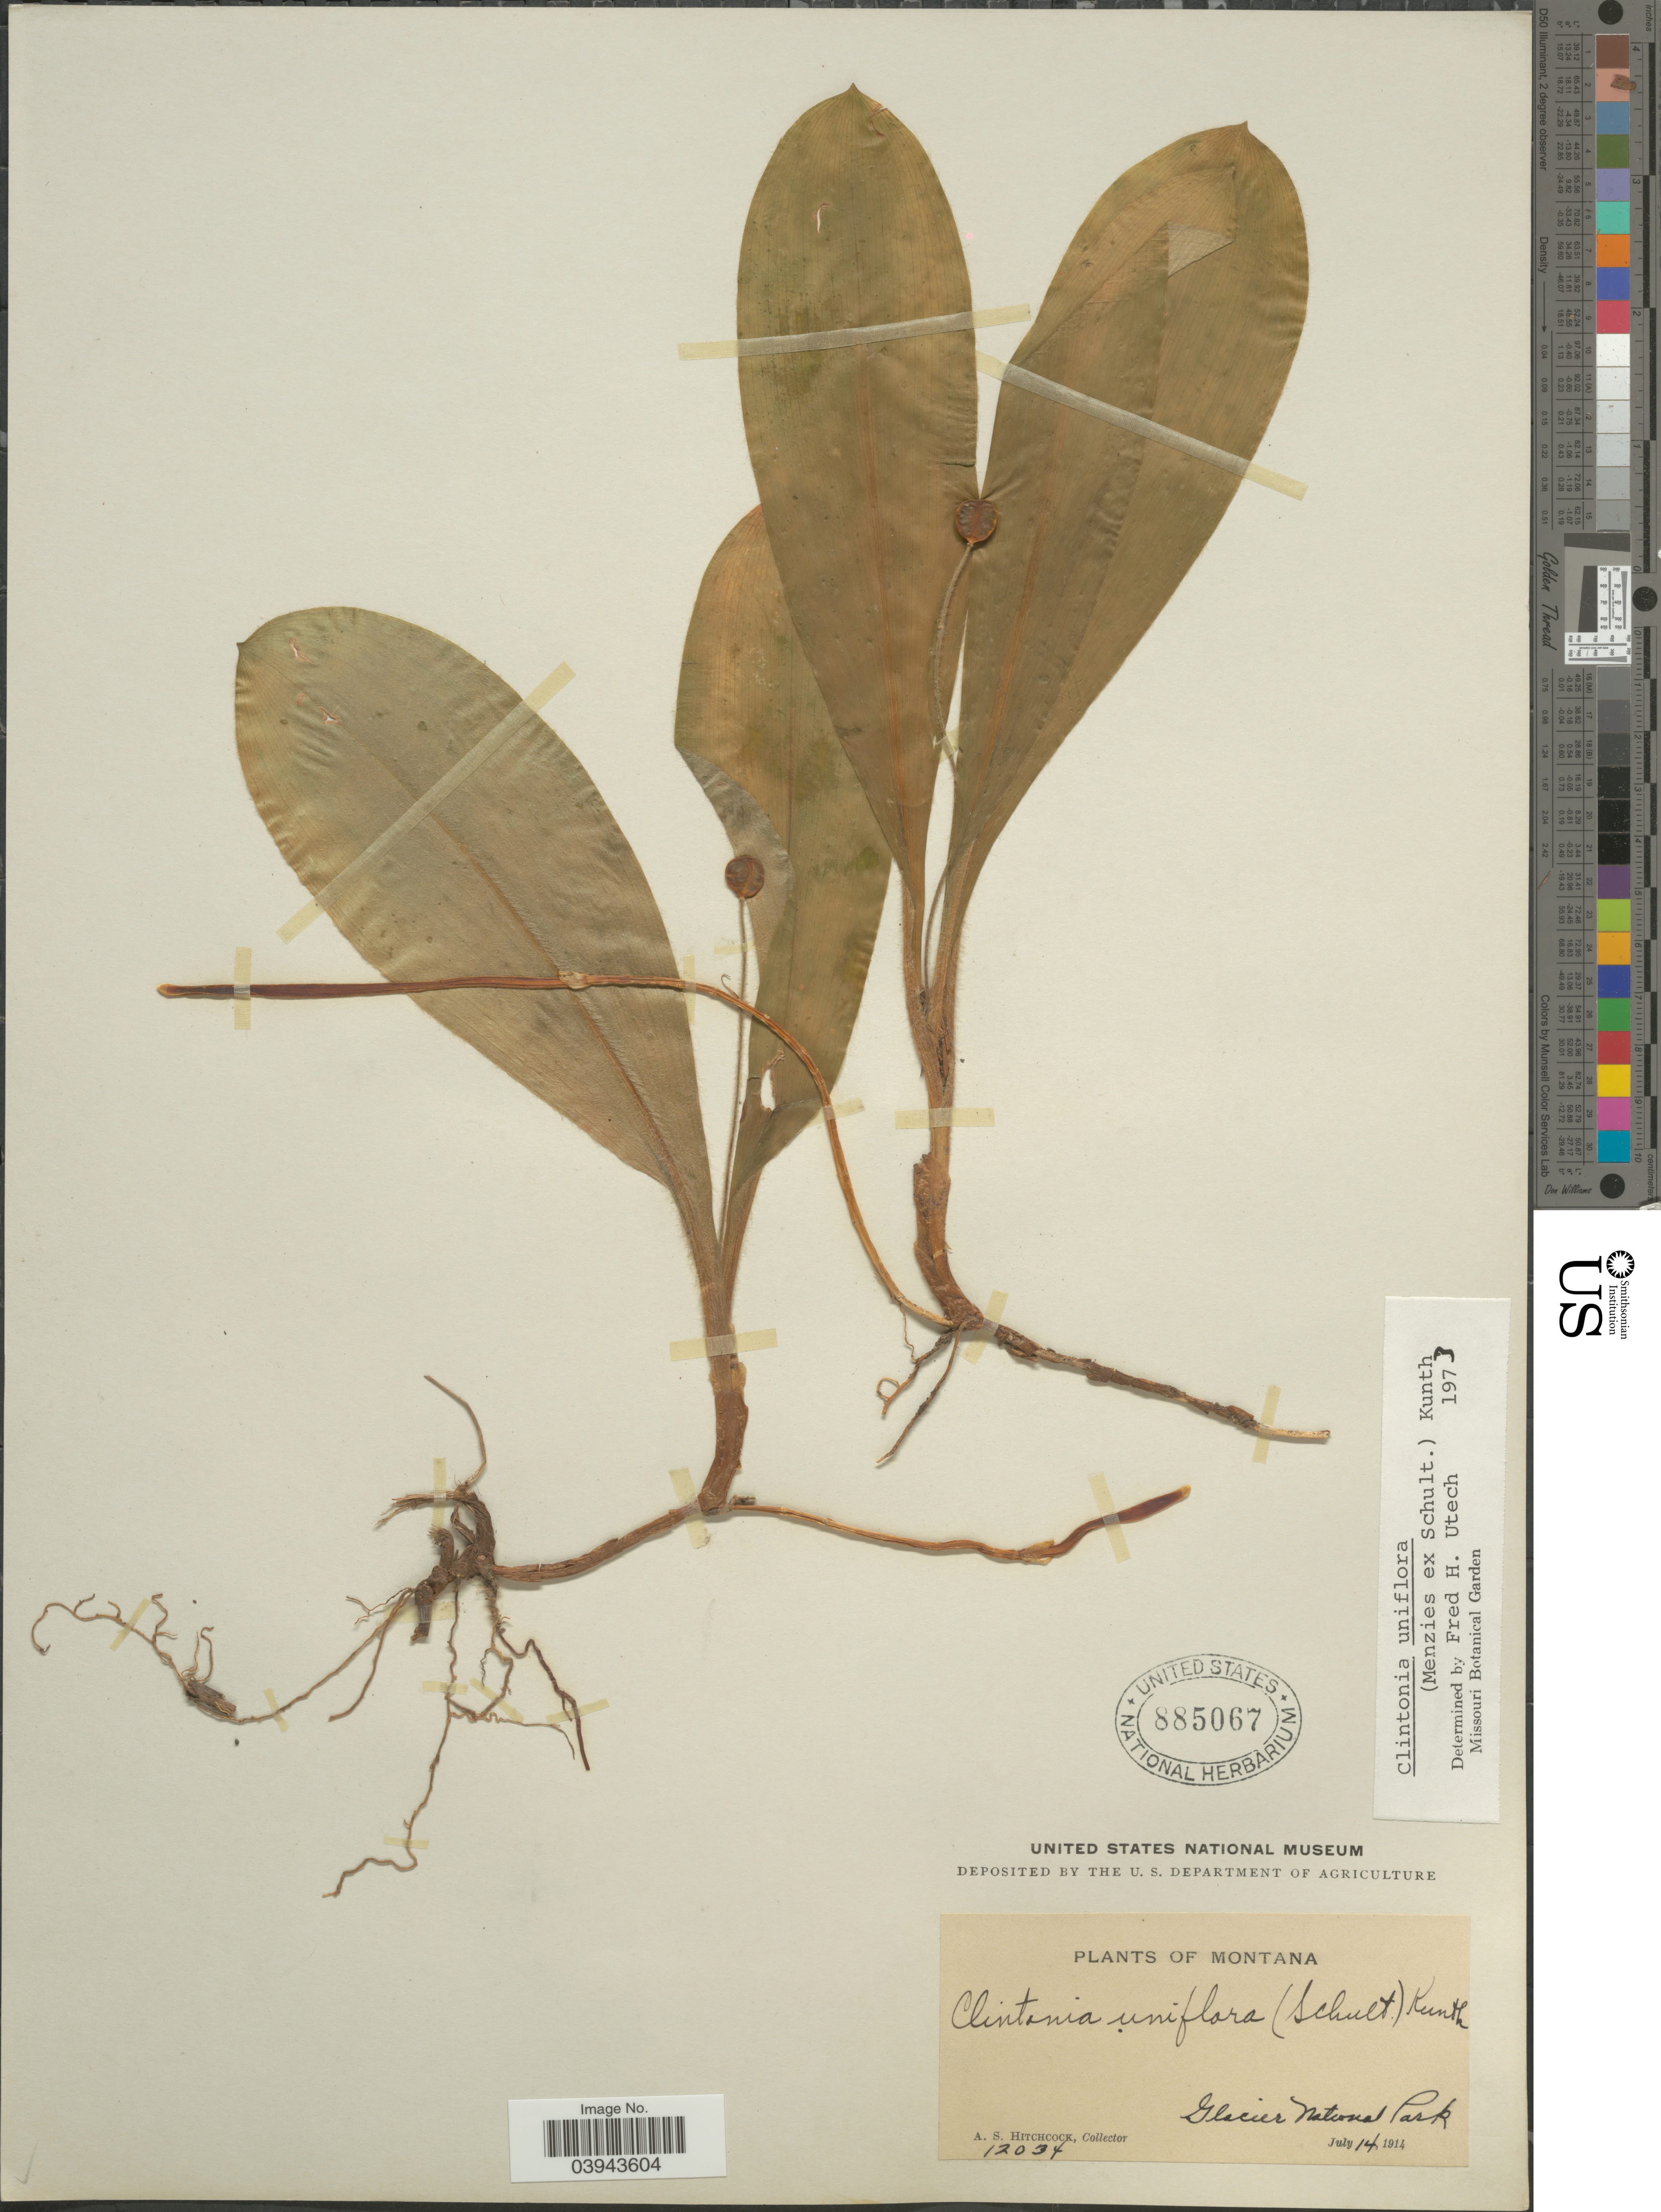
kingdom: Plantae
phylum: Tracheophyta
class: Liliopsida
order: Liliales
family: Liliaceae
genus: Clintonia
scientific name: Clintonia uniflora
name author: Kunth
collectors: A. S. Hitchcock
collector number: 12034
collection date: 1914-07-14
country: United States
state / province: Montana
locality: Glacier National Park.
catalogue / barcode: US 885067